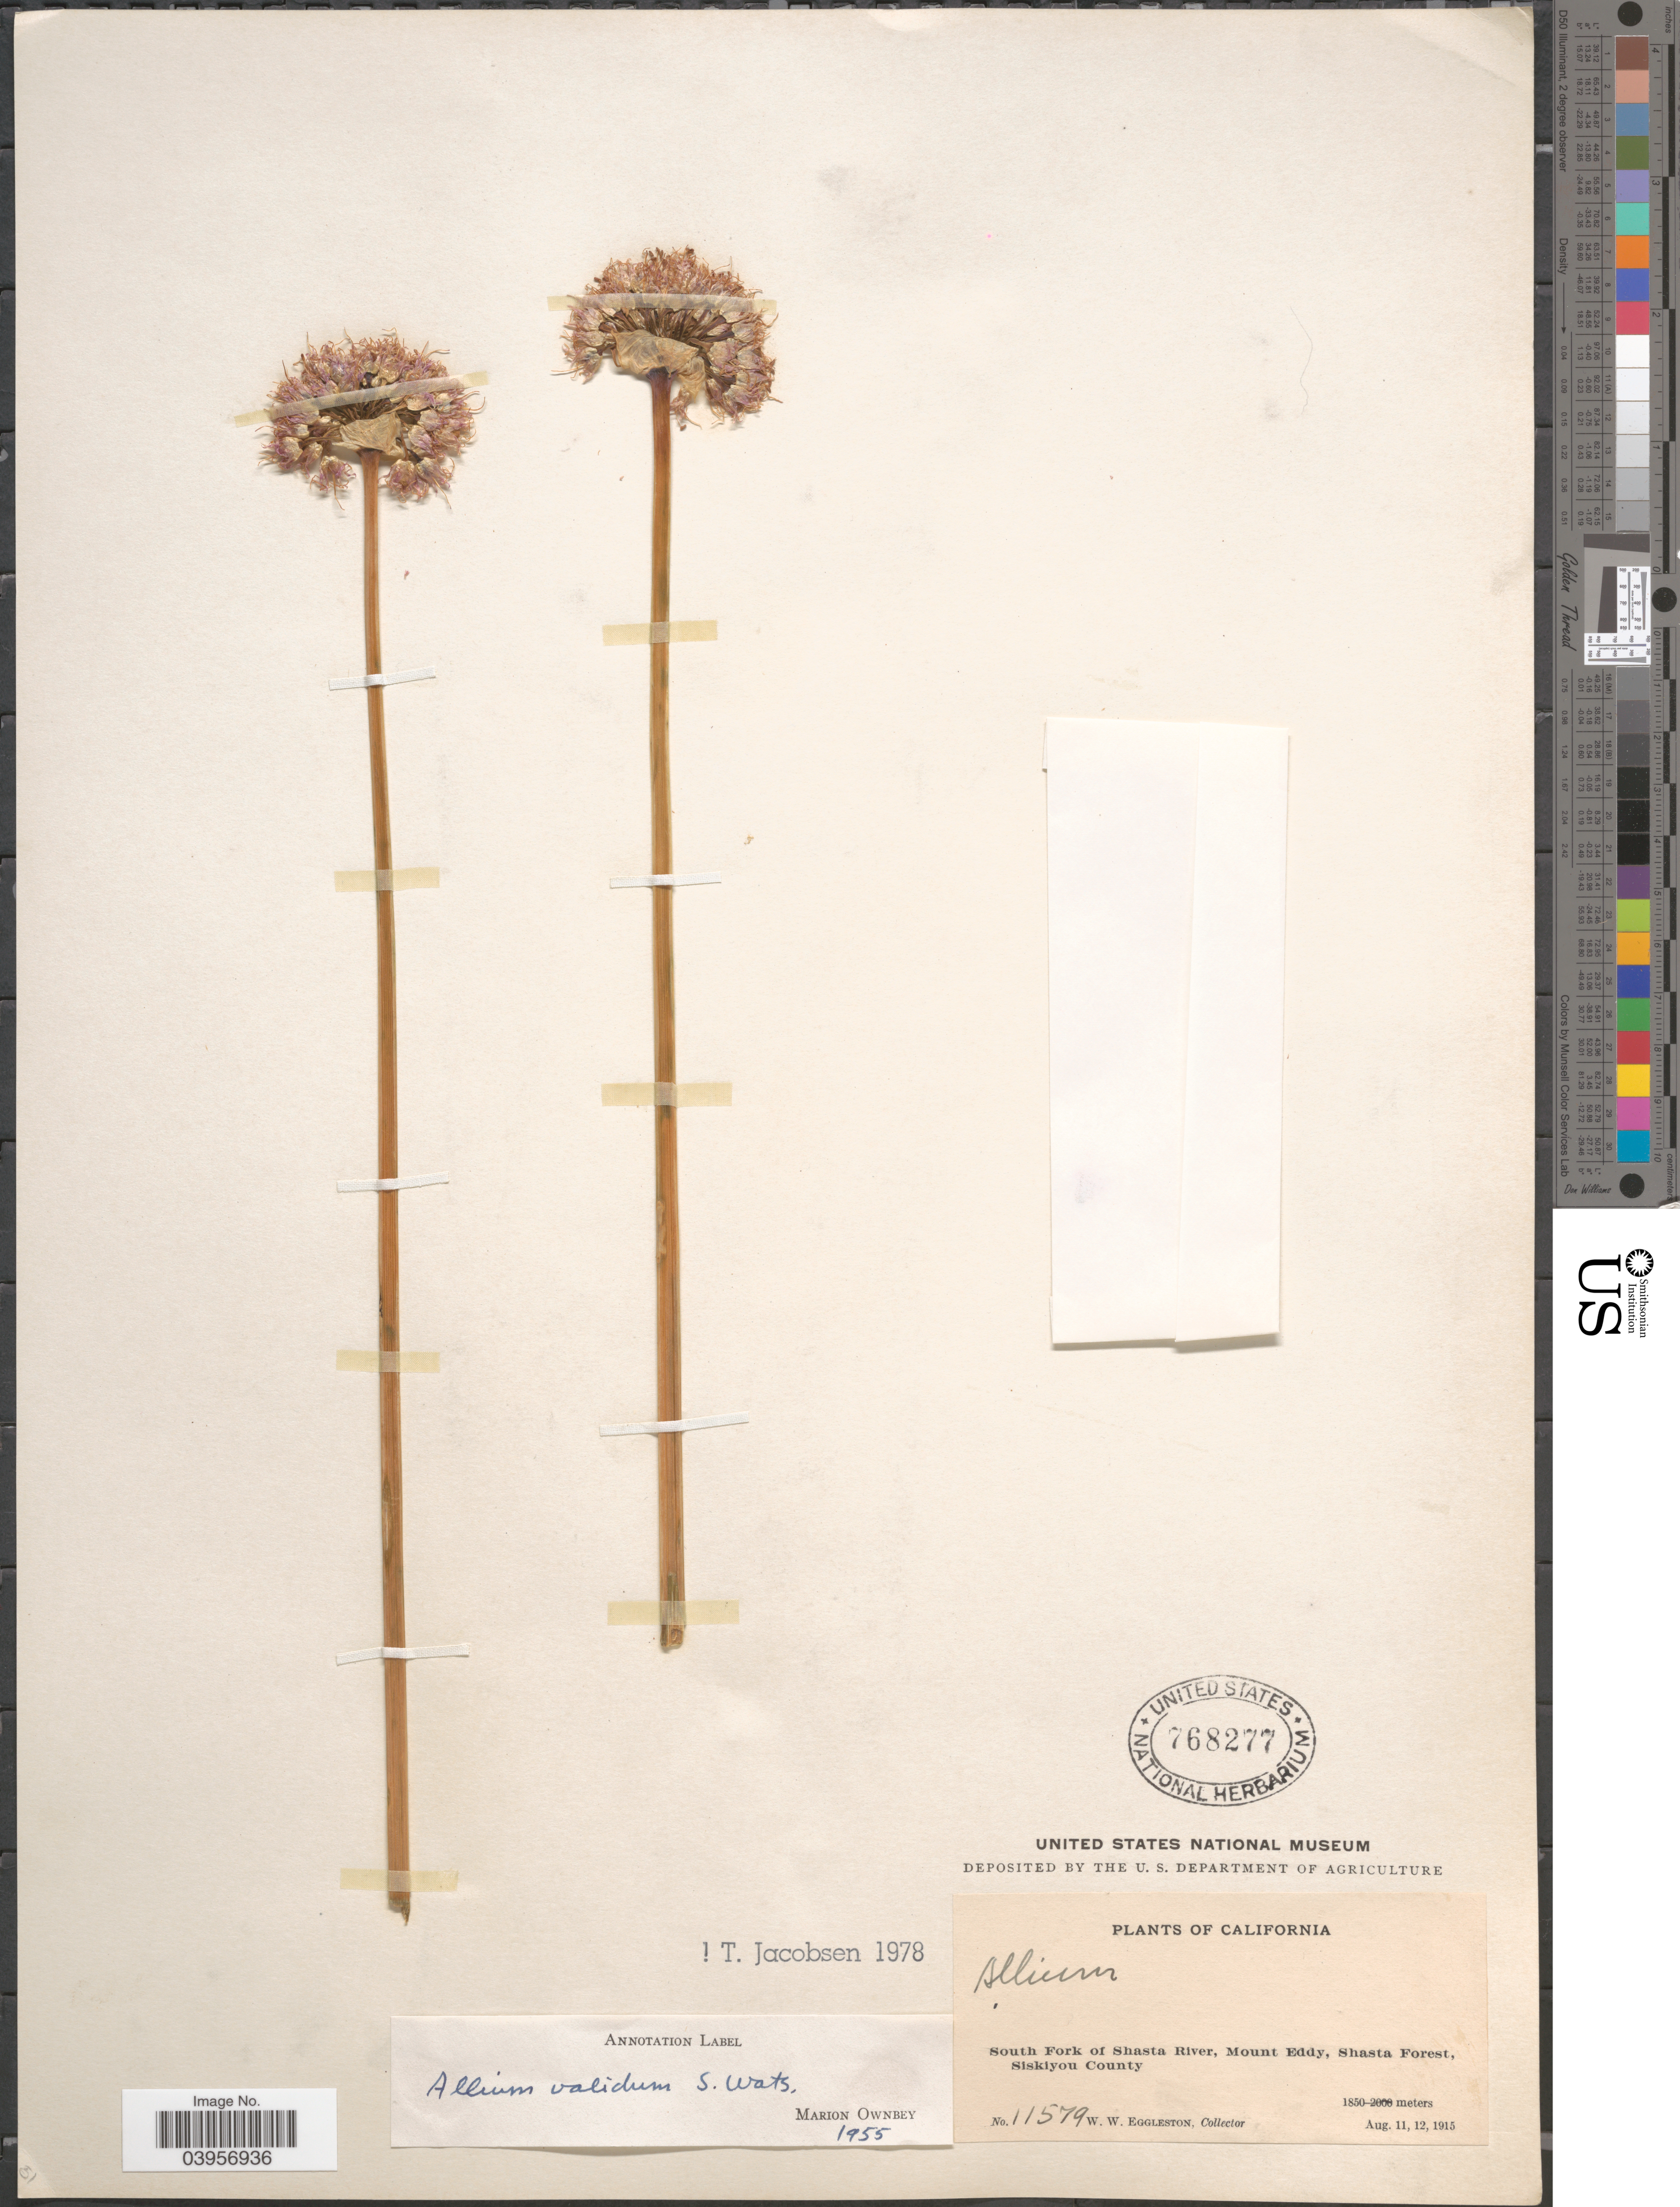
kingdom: Plantae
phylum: Tracheophyta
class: Liliopsida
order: Asparagales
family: Amaryllidaceae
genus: Allium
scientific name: Allium validum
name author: S. Watson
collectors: W. W. Eggleston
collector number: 11579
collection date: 1915-08-11/1915-08-12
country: United States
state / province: California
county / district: Siskiyou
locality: South Fork of Shasta River, Mount Eddy, Shasta Forest, Siskiyou County.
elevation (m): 1850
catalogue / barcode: US 768277